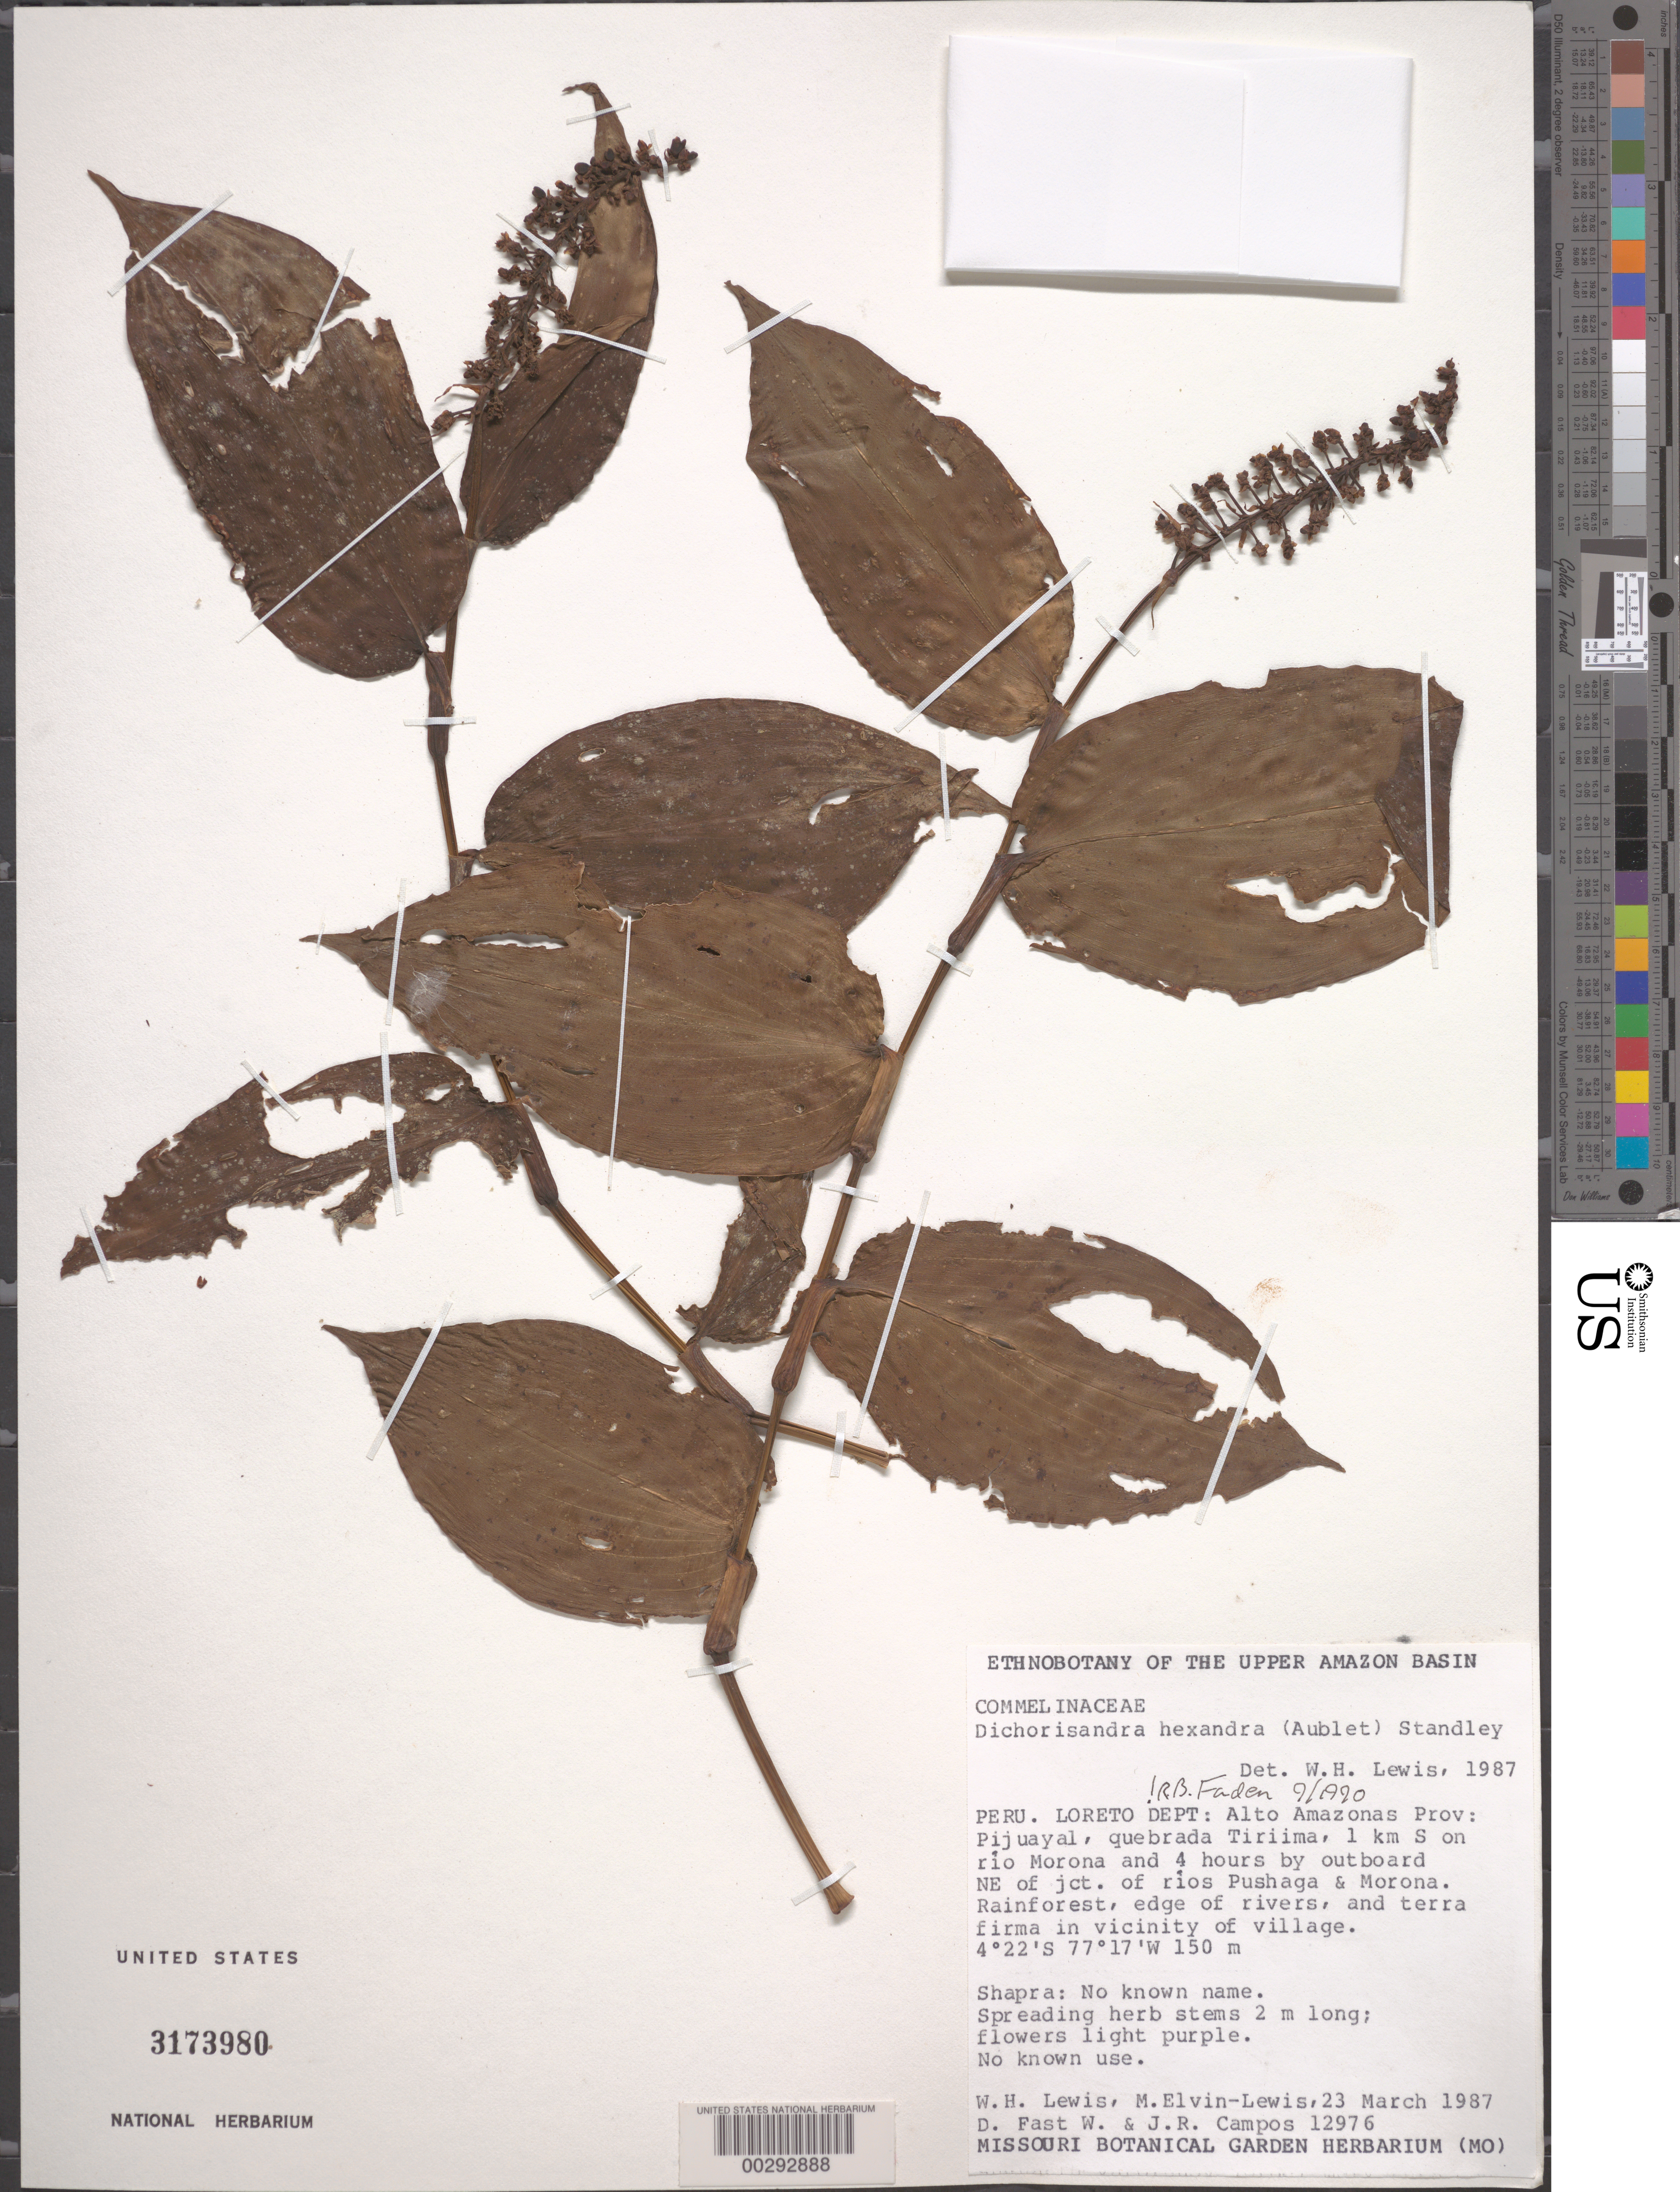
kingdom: Plantae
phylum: Tracheophyta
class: Liliopsida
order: Commelinales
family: Commelinaceae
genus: Dichorisandra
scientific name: Dichorisandra hexandra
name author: (Aubl.) Standl.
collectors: W. H. Lewis, M. Elvin-Lewis, D. Fast & J. Campos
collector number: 12976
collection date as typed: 23 Mar 1987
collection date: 1987-03-23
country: Peru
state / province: Loreto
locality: Pijuayal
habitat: Rain forest, edge of river and terra firma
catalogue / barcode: US 3173980